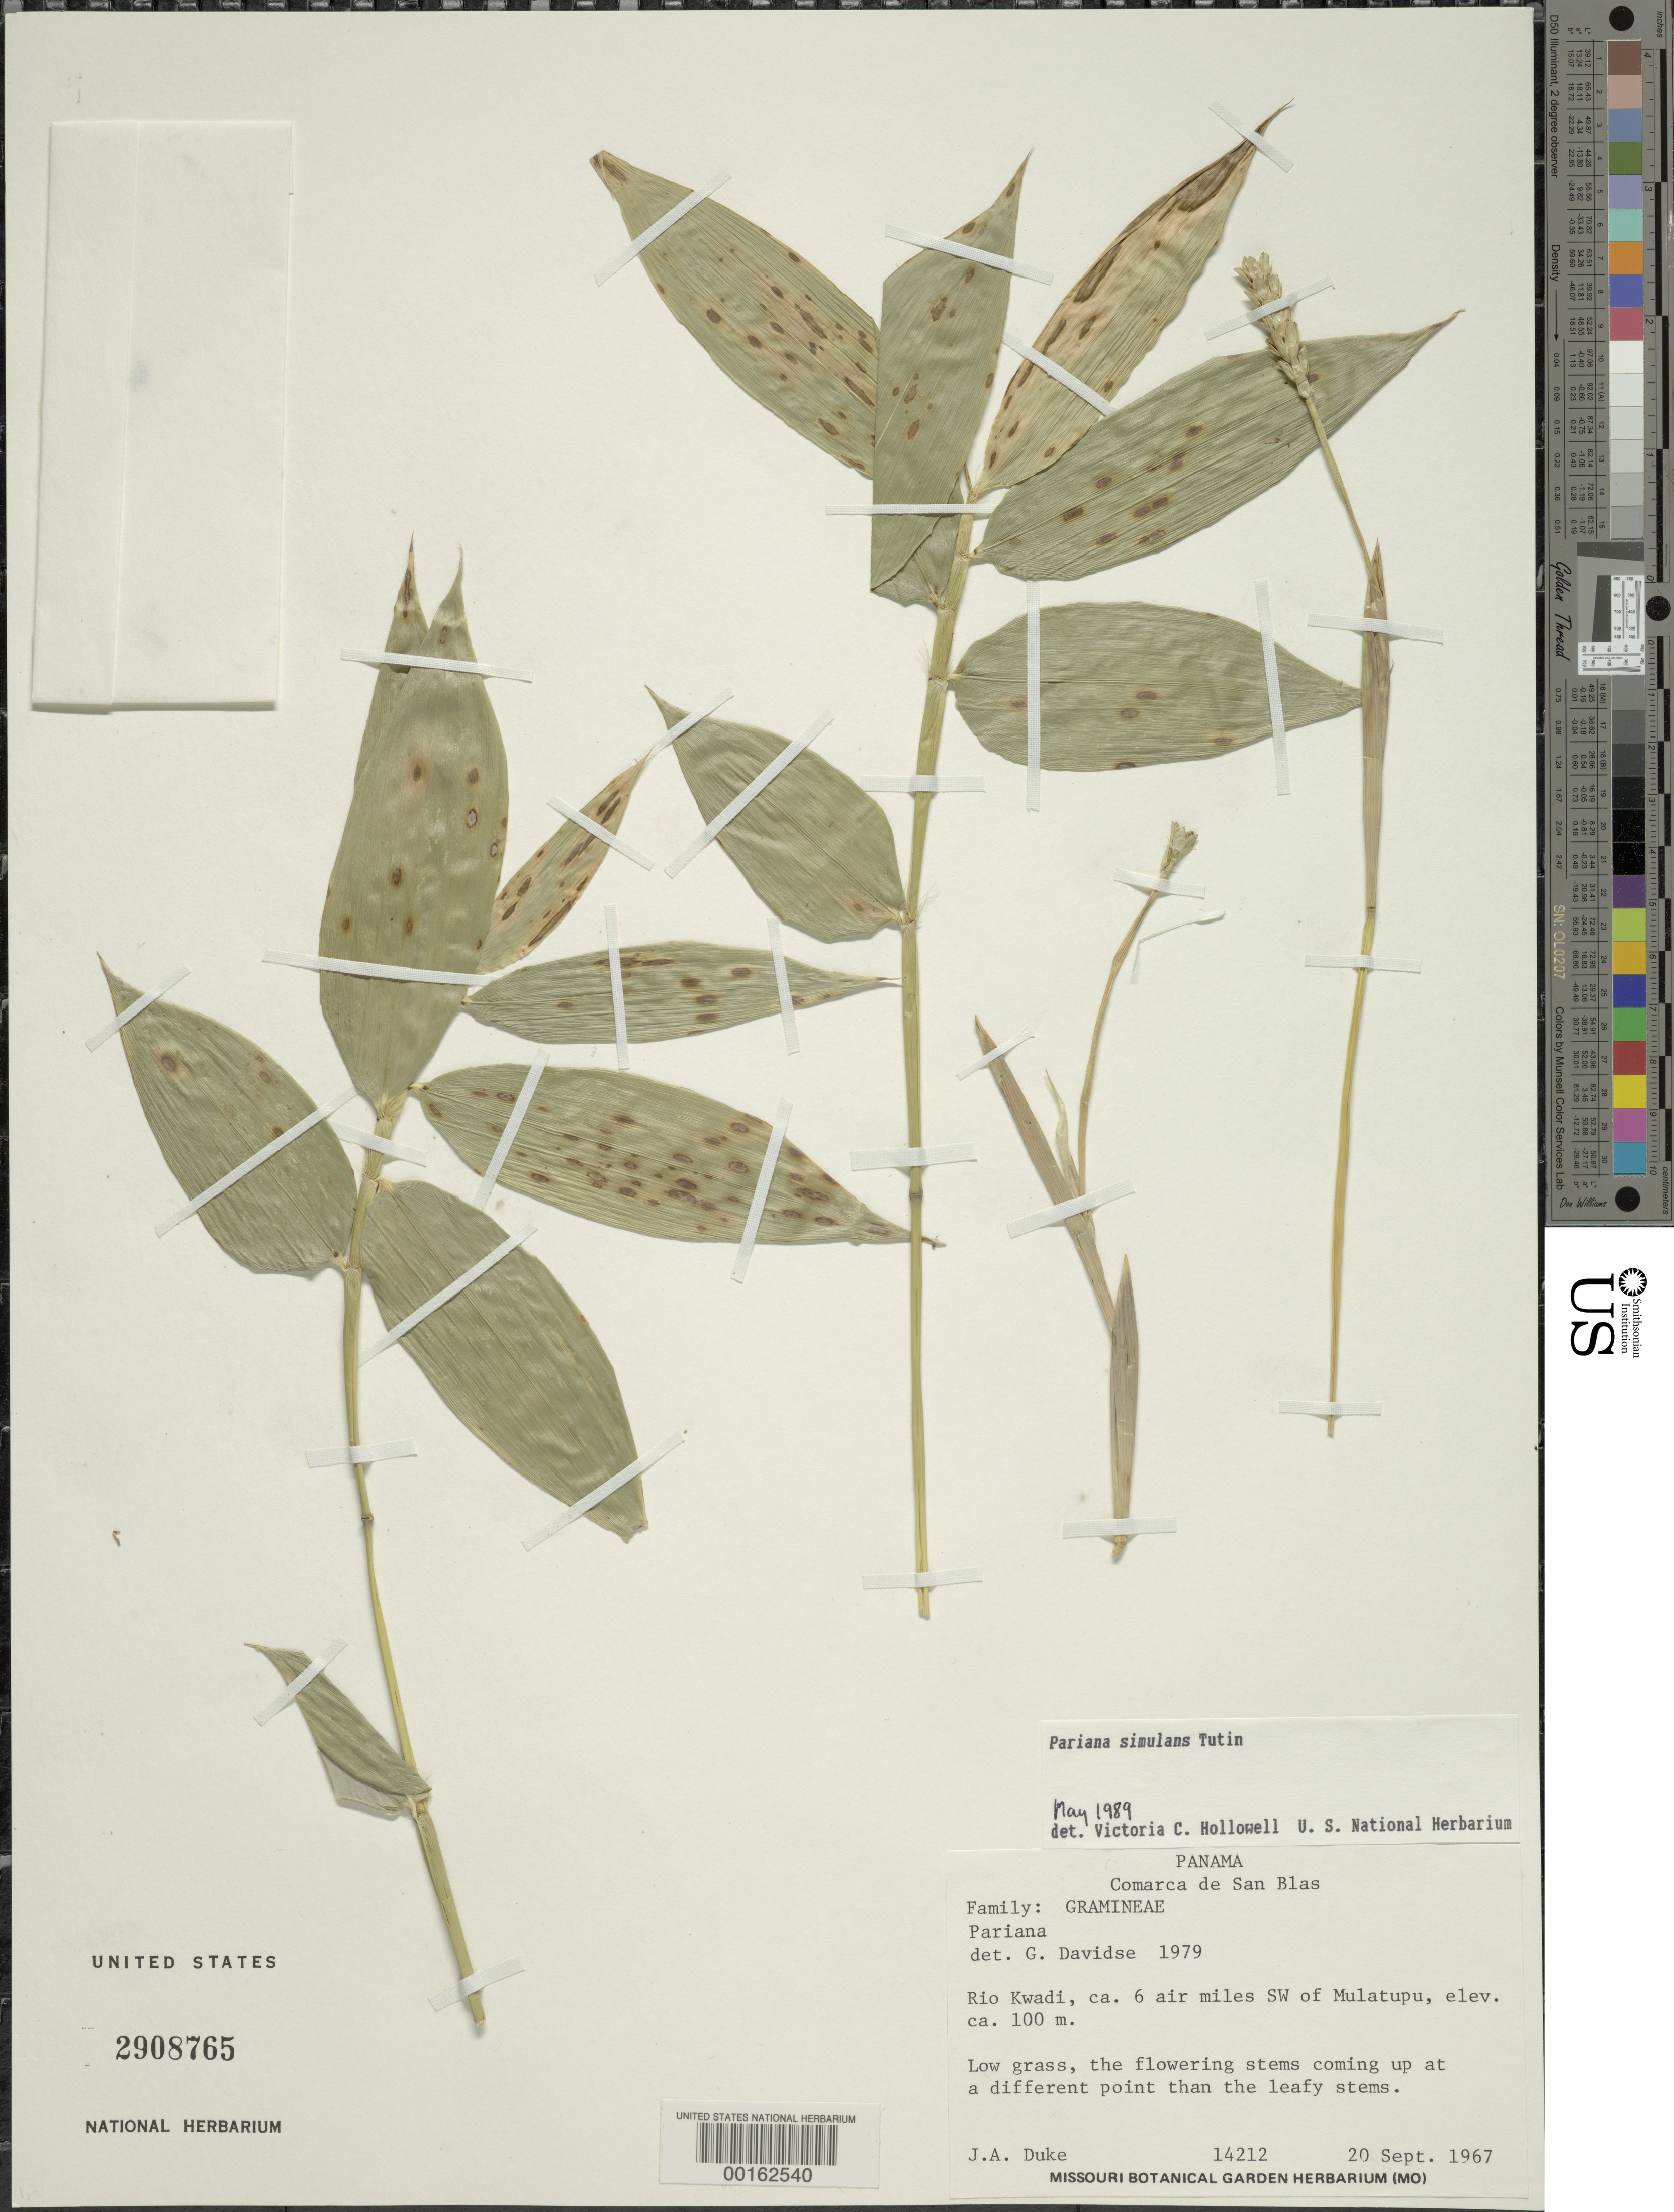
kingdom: Plantae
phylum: Tracheophyta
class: Liliopsida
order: Poales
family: Poaceae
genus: Pariana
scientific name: Pariana simulans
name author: Tutin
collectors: J. A. Duke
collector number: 14212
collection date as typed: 20 Sep 1967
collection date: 1967-09-20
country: Panama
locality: Comarca de San Blas, Rio Kwadi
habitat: Low grass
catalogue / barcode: US 2908765